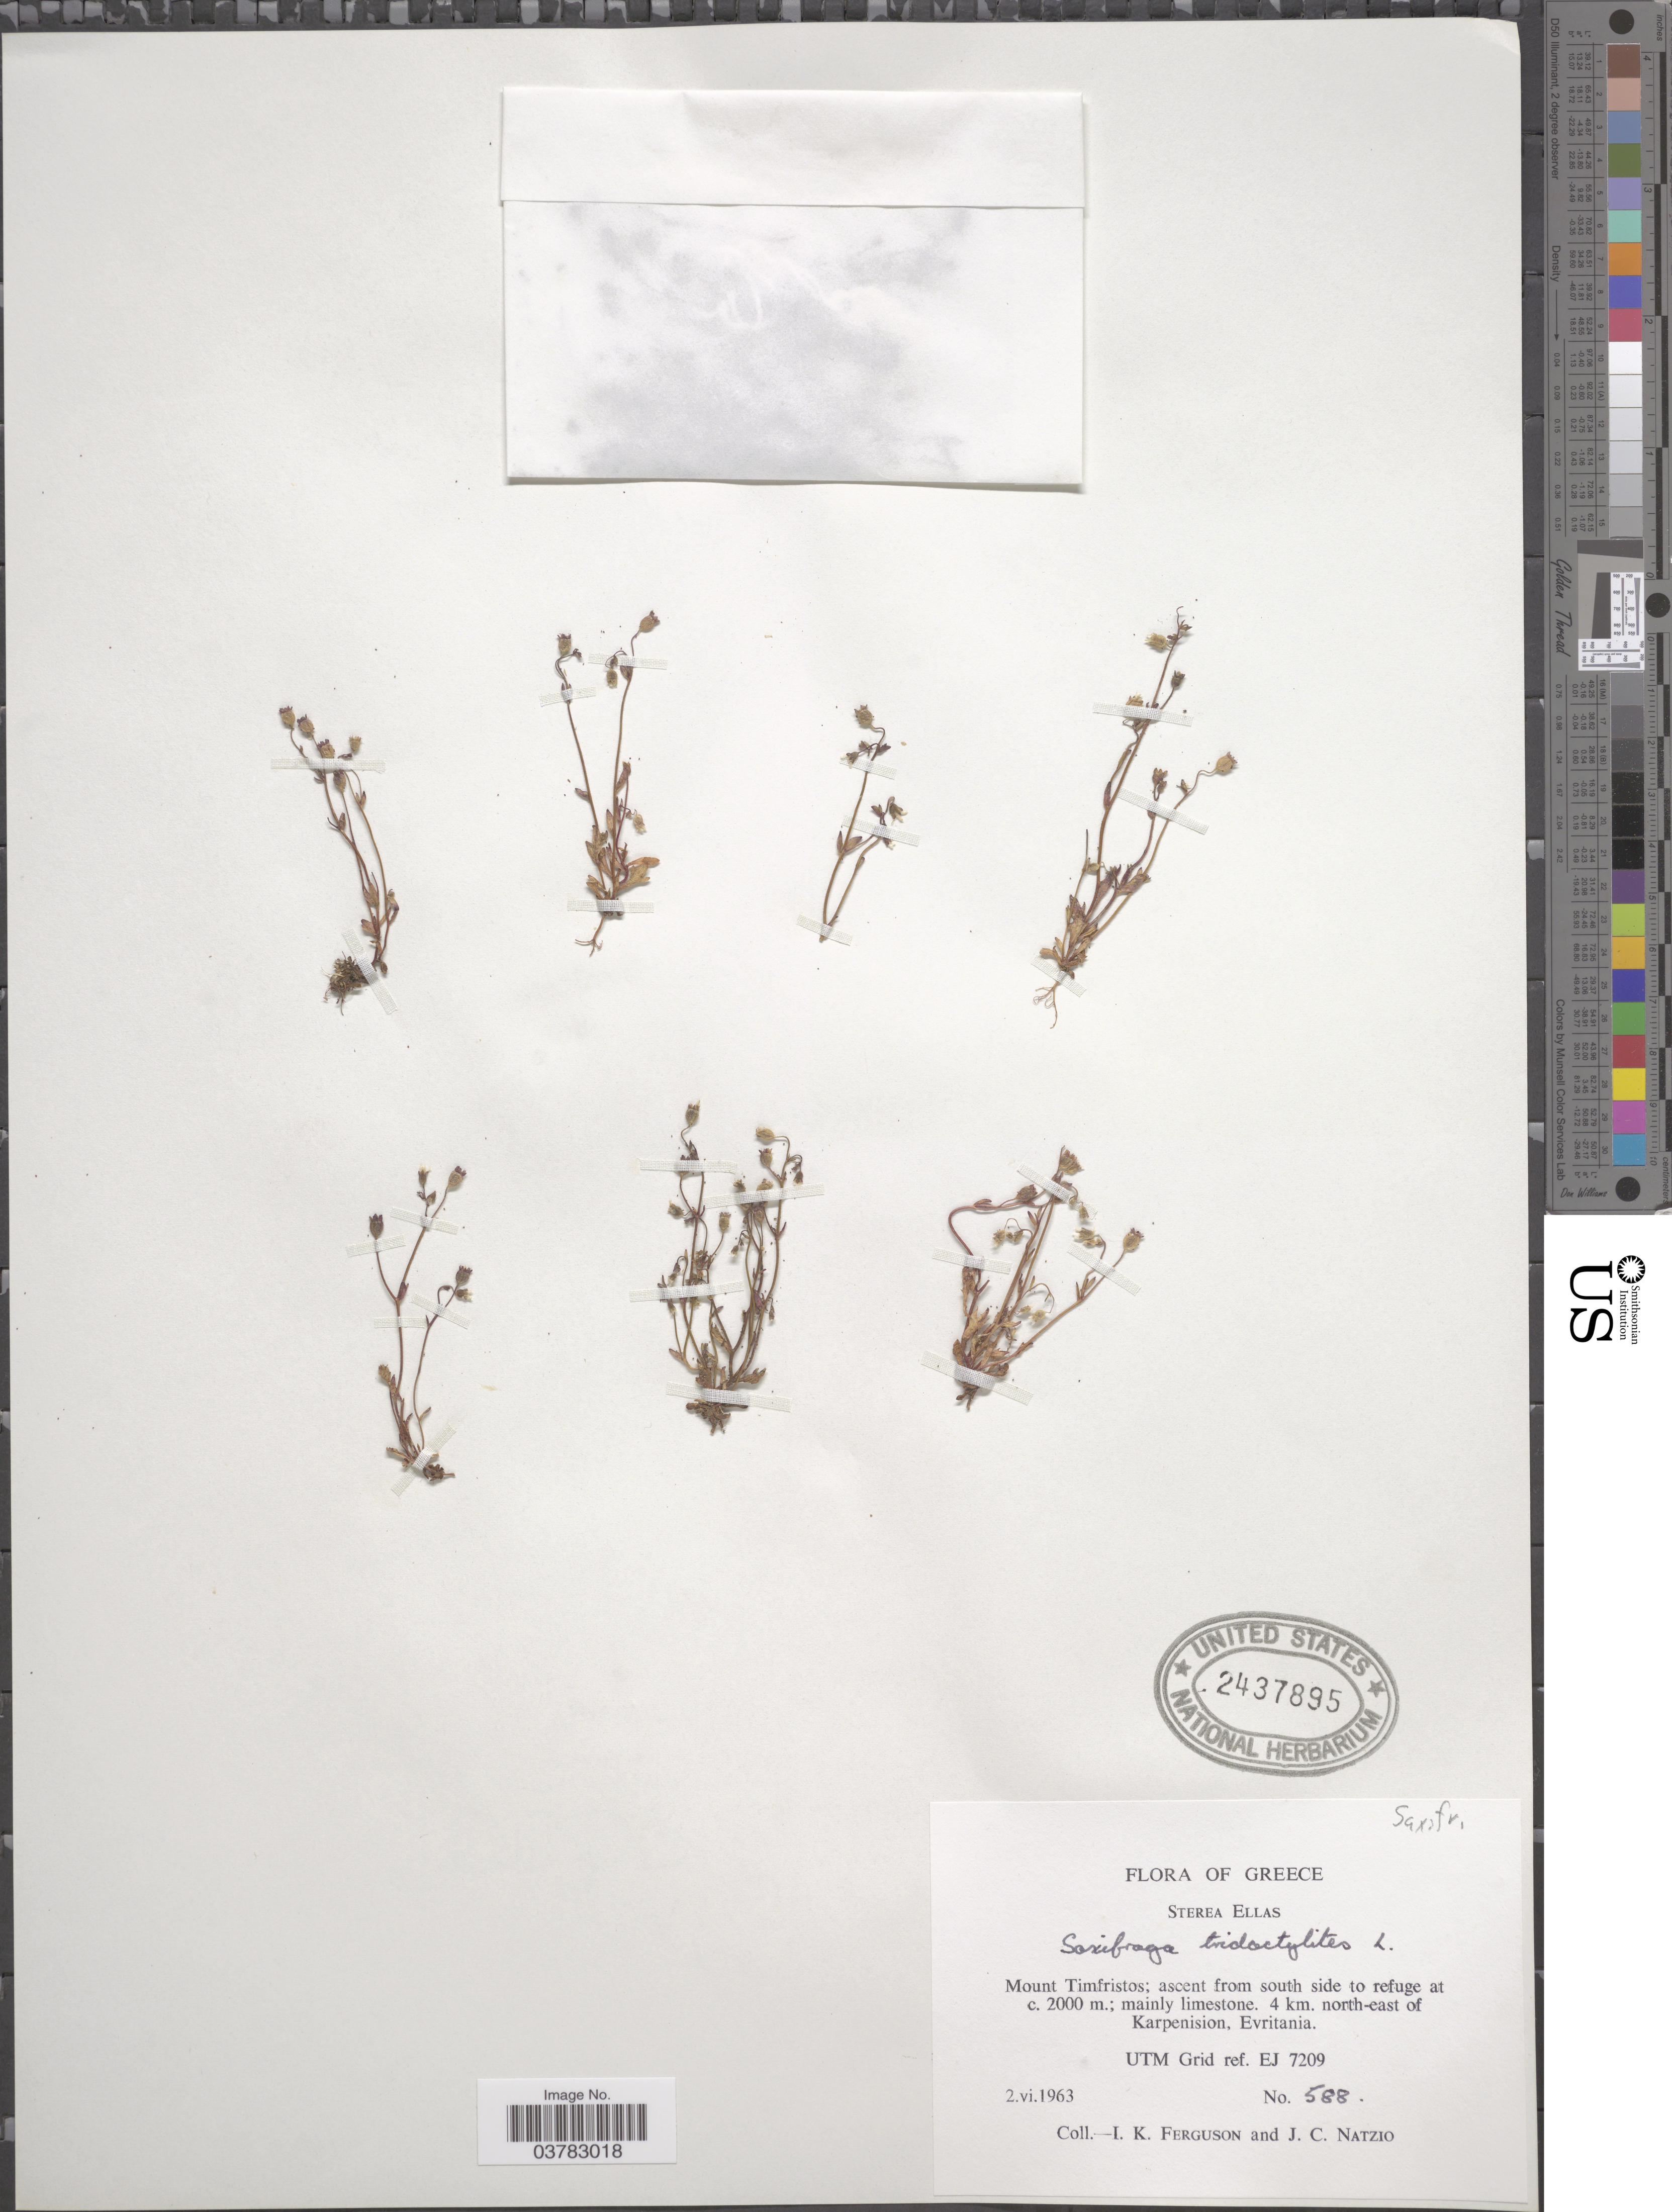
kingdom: Plantae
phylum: Tracheophyta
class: Magnoliopsida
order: Saxifragales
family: Saxifragaceae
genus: Saxifraga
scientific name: Saxifraga tridactylites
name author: L.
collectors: I. K. Ferguson & J. Natzio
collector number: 588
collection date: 1963-06-02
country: Greece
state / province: Central Greece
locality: Sterea Ellas. Mount Timfristos; ascent from south side to refuge; mainly limestone. 4 km. north-east of Karpenision, Evritania. UTM Grid ref. EJ 7209.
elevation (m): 2000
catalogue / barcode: US 2437895